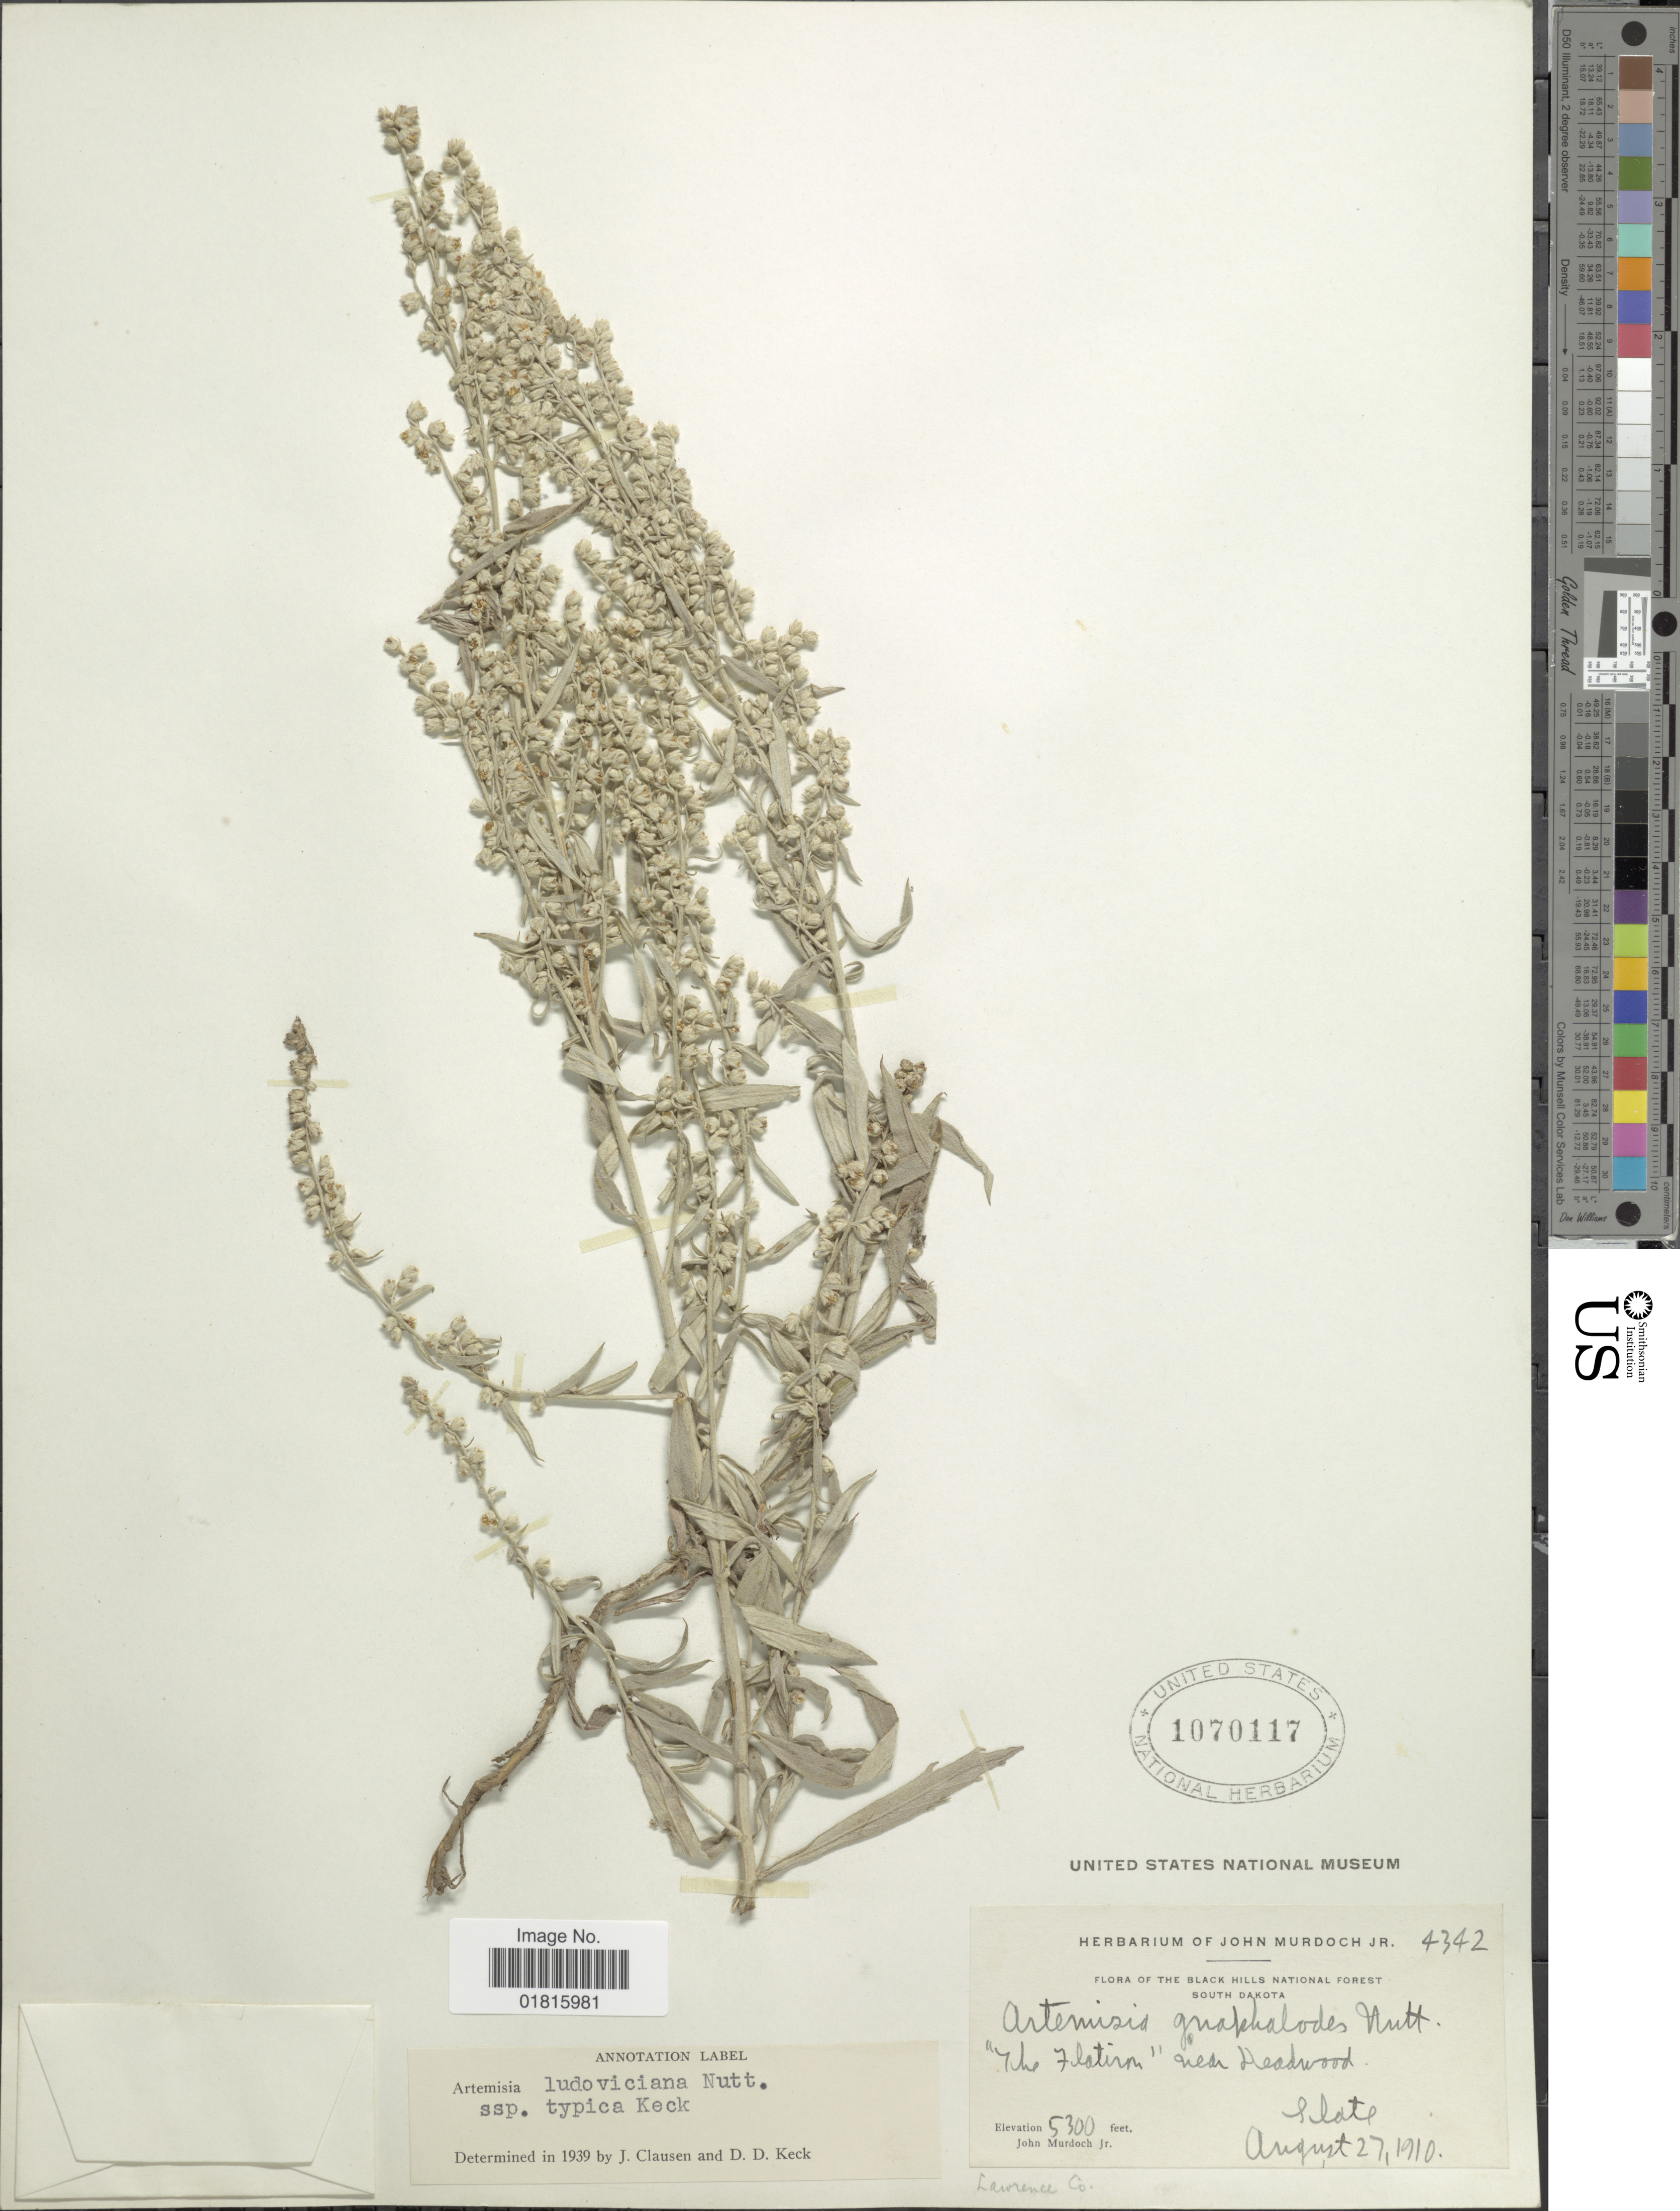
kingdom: Plantae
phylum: Tracheophyta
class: Magnoliopsida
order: Asterales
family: Asteraceae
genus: Artemisia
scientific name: Artemisia ludoviciana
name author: Nutt.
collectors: J. Murdoch Jr.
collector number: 4342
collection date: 1910-08-27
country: United States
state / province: South Dakota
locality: The Black Hills National Forest, "The Flatiron" near Headwood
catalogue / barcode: US 1070117